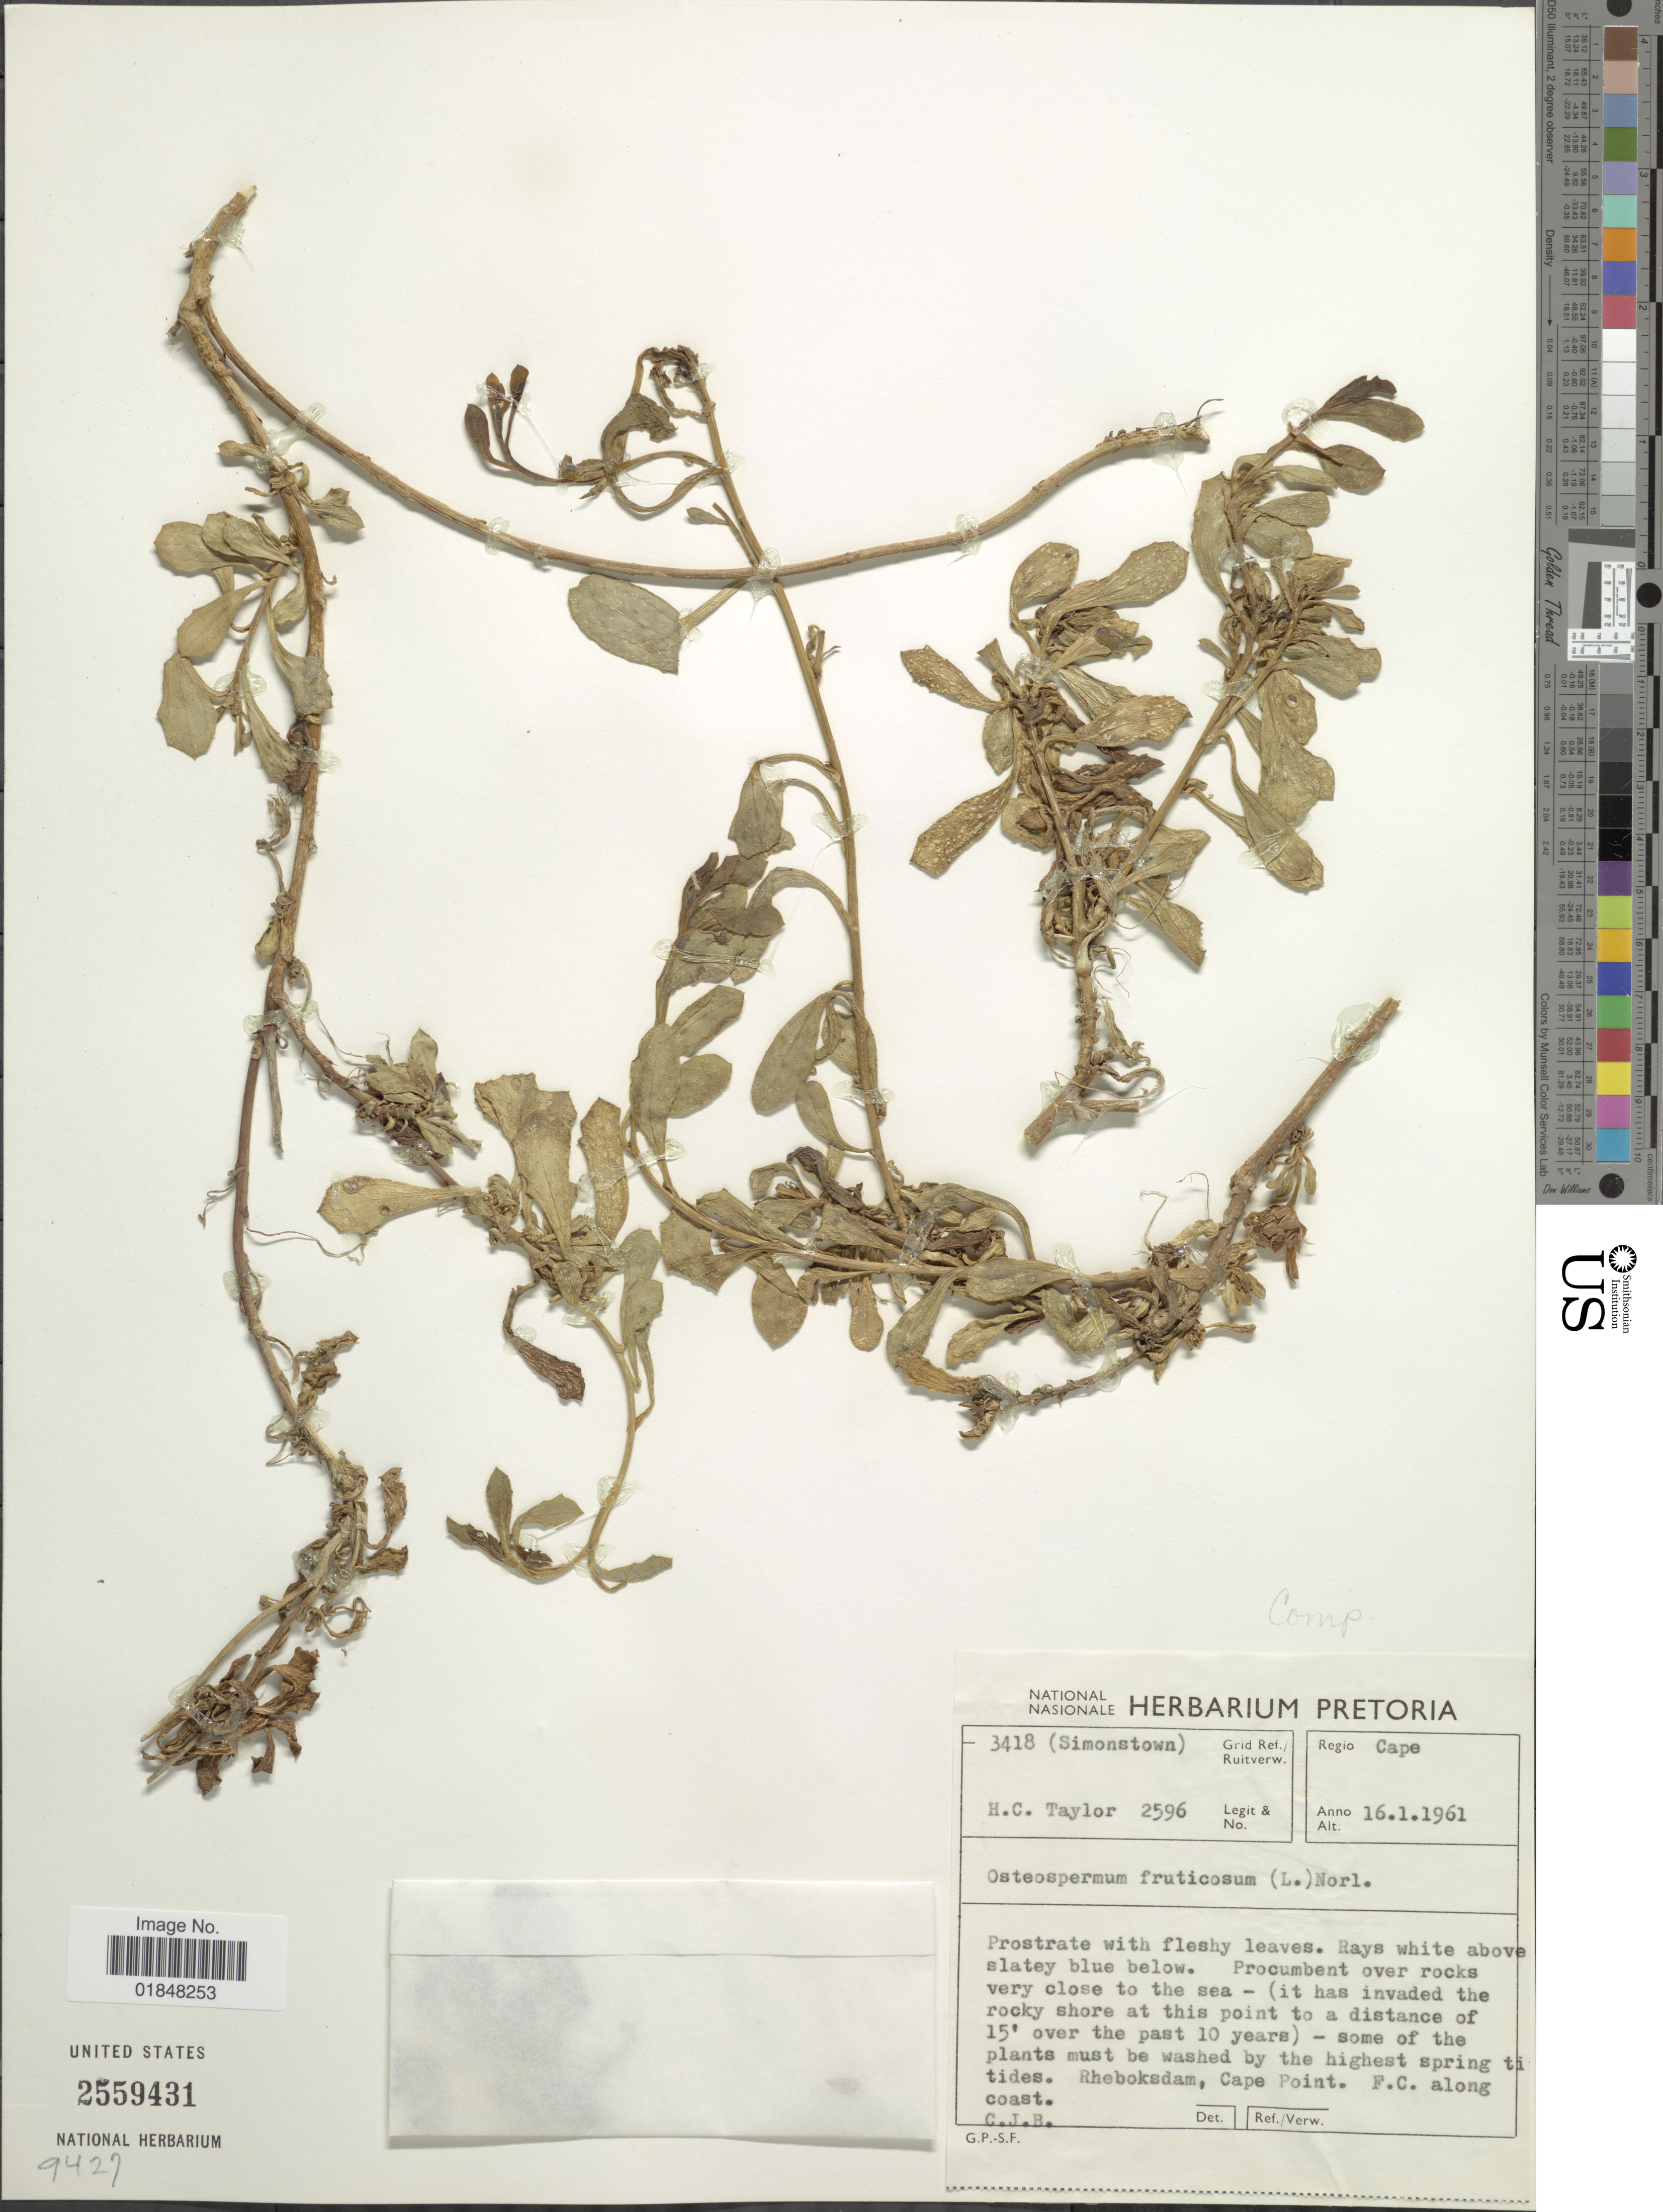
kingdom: Plantae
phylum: Tracheophyta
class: Magnoliopsida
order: Asterales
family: Asteraceae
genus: Osteospermum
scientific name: Osteospermum fruticosum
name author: (L.) Norl.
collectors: H. Taylor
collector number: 2596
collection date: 1961-01-16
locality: Regio Cape, Rheboksdam, Cape Point. F.C. along coast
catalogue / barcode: US 2559431